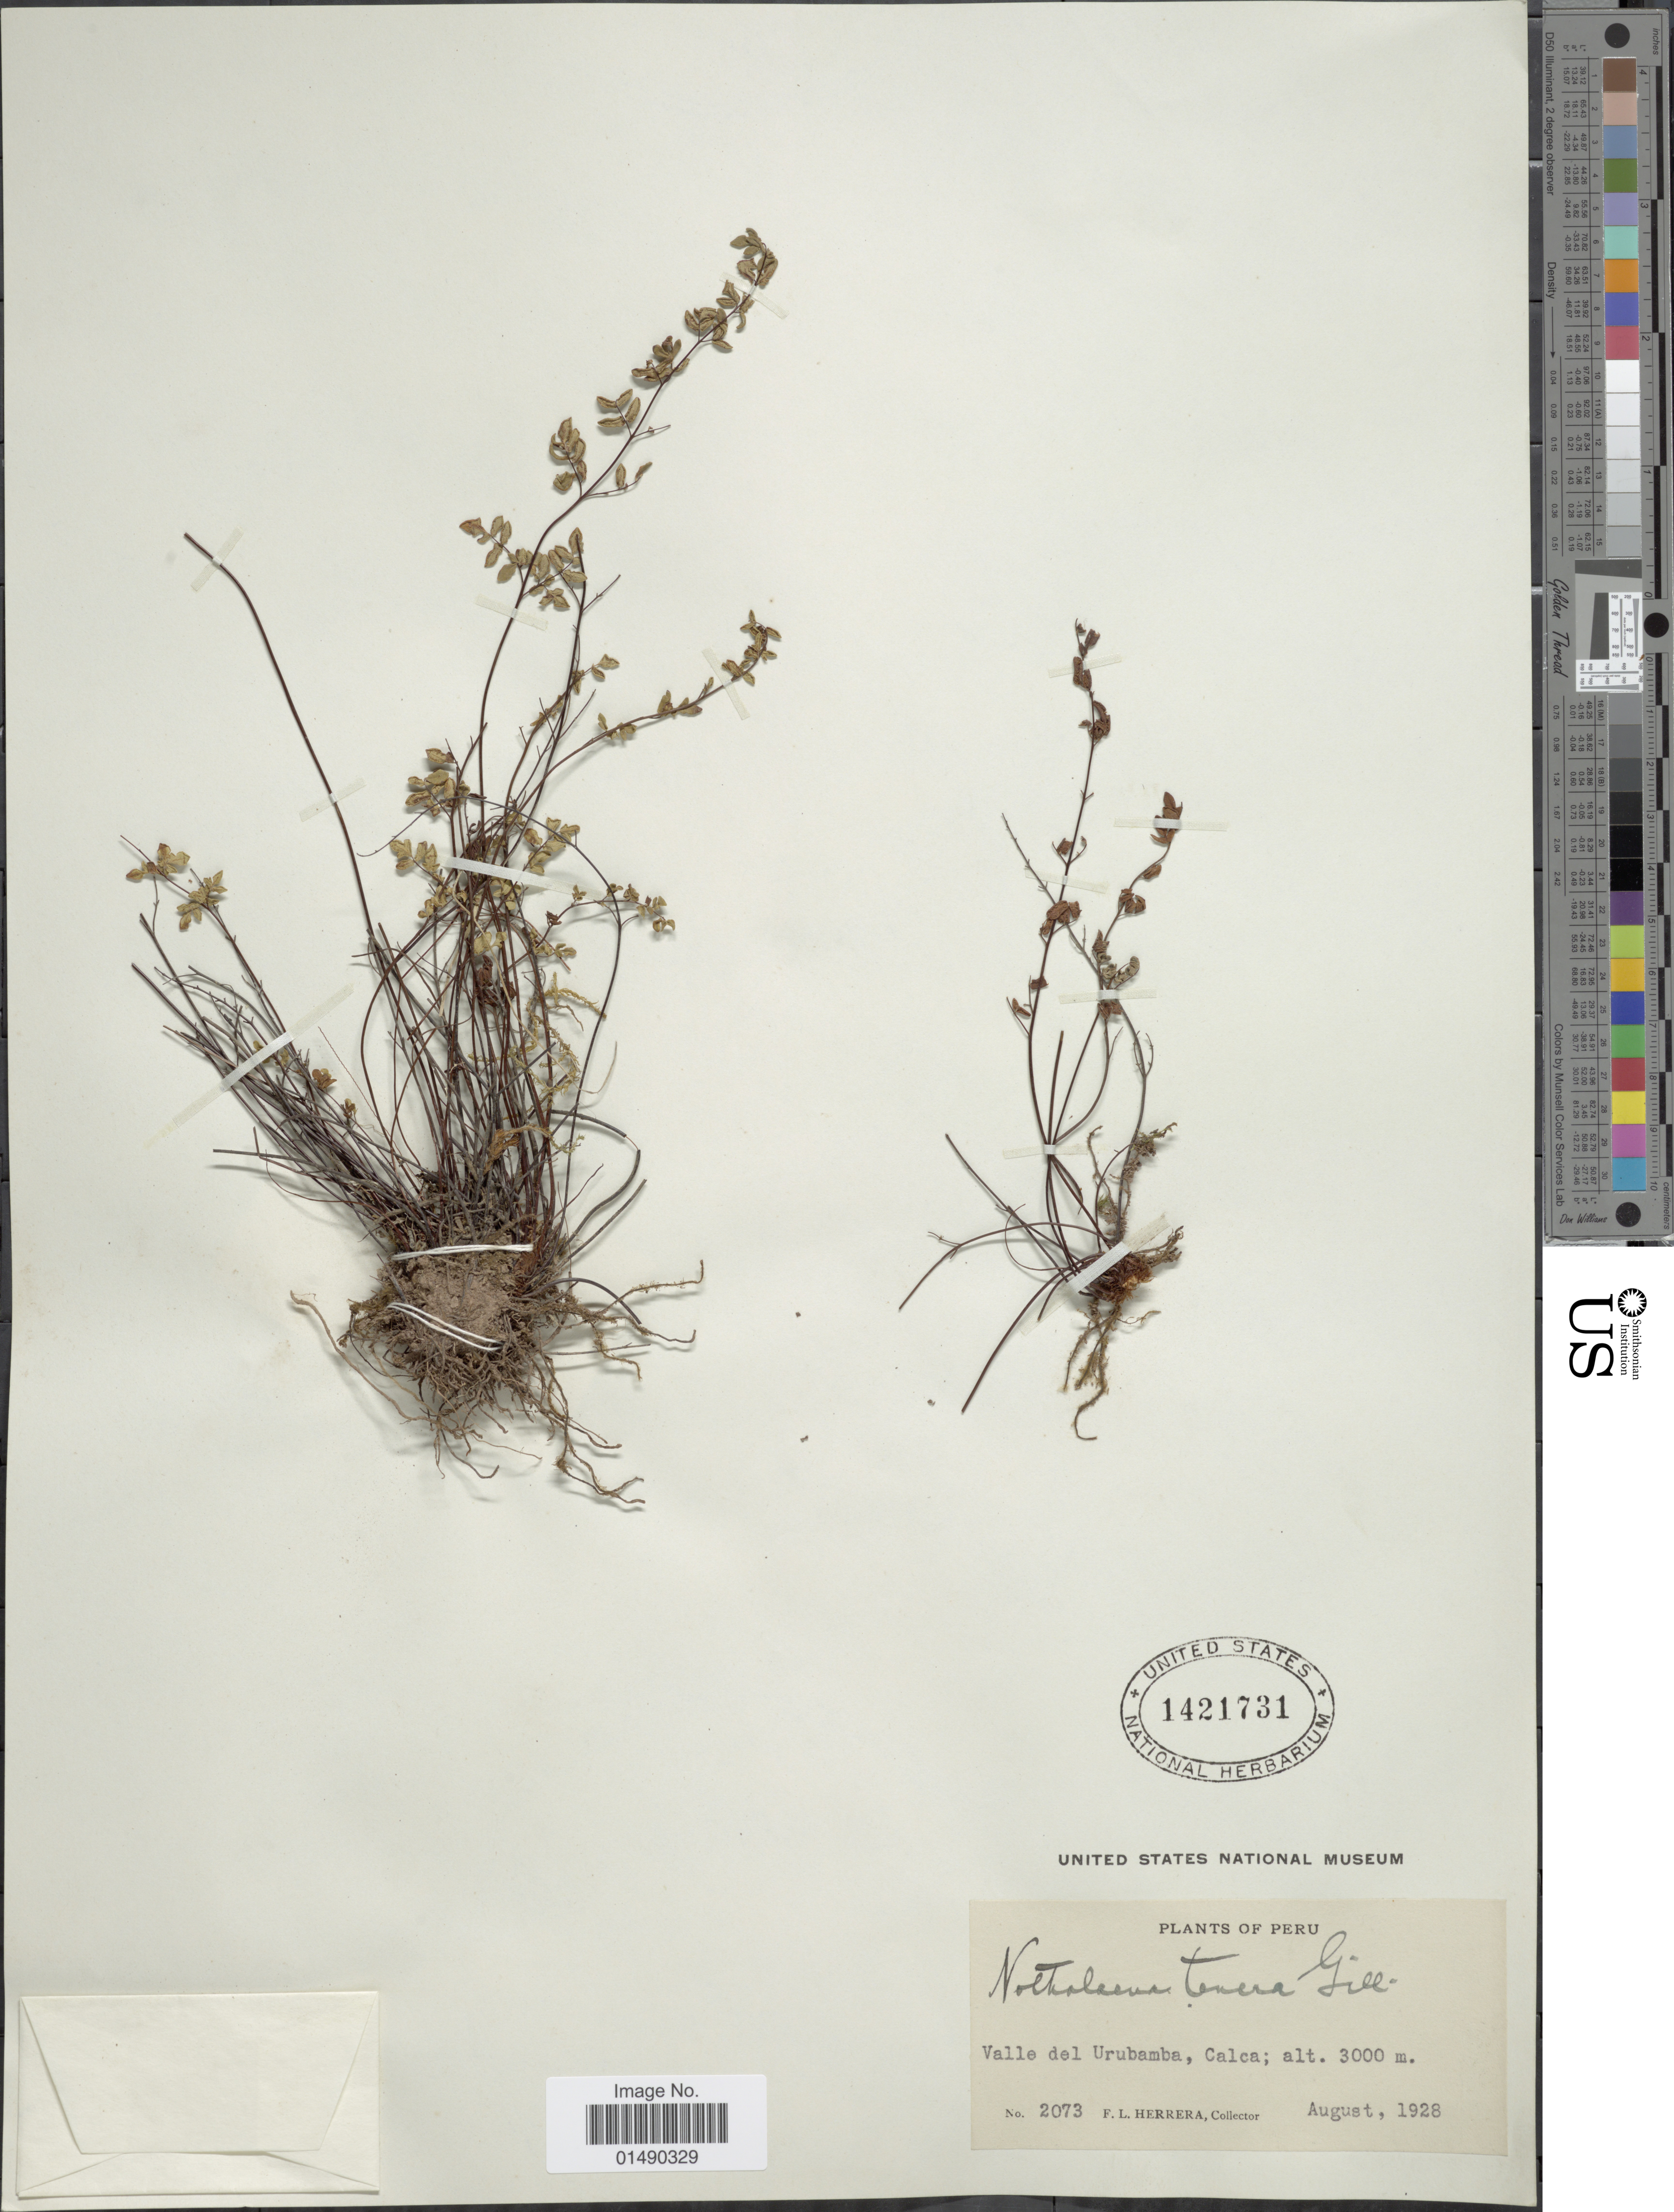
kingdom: Plantae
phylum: Tracheophyta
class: Polypodiopsida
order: Polypodiales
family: Pteridaceae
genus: Argyrochosma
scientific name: Argyrochosma nivea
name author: (Poir.) Windham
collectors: F. L. Herrera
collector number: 2073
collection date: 1928-08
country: Peru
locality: Peru, Valle del Urubamba, Calca.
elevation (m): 3000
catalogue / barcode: US 1421731